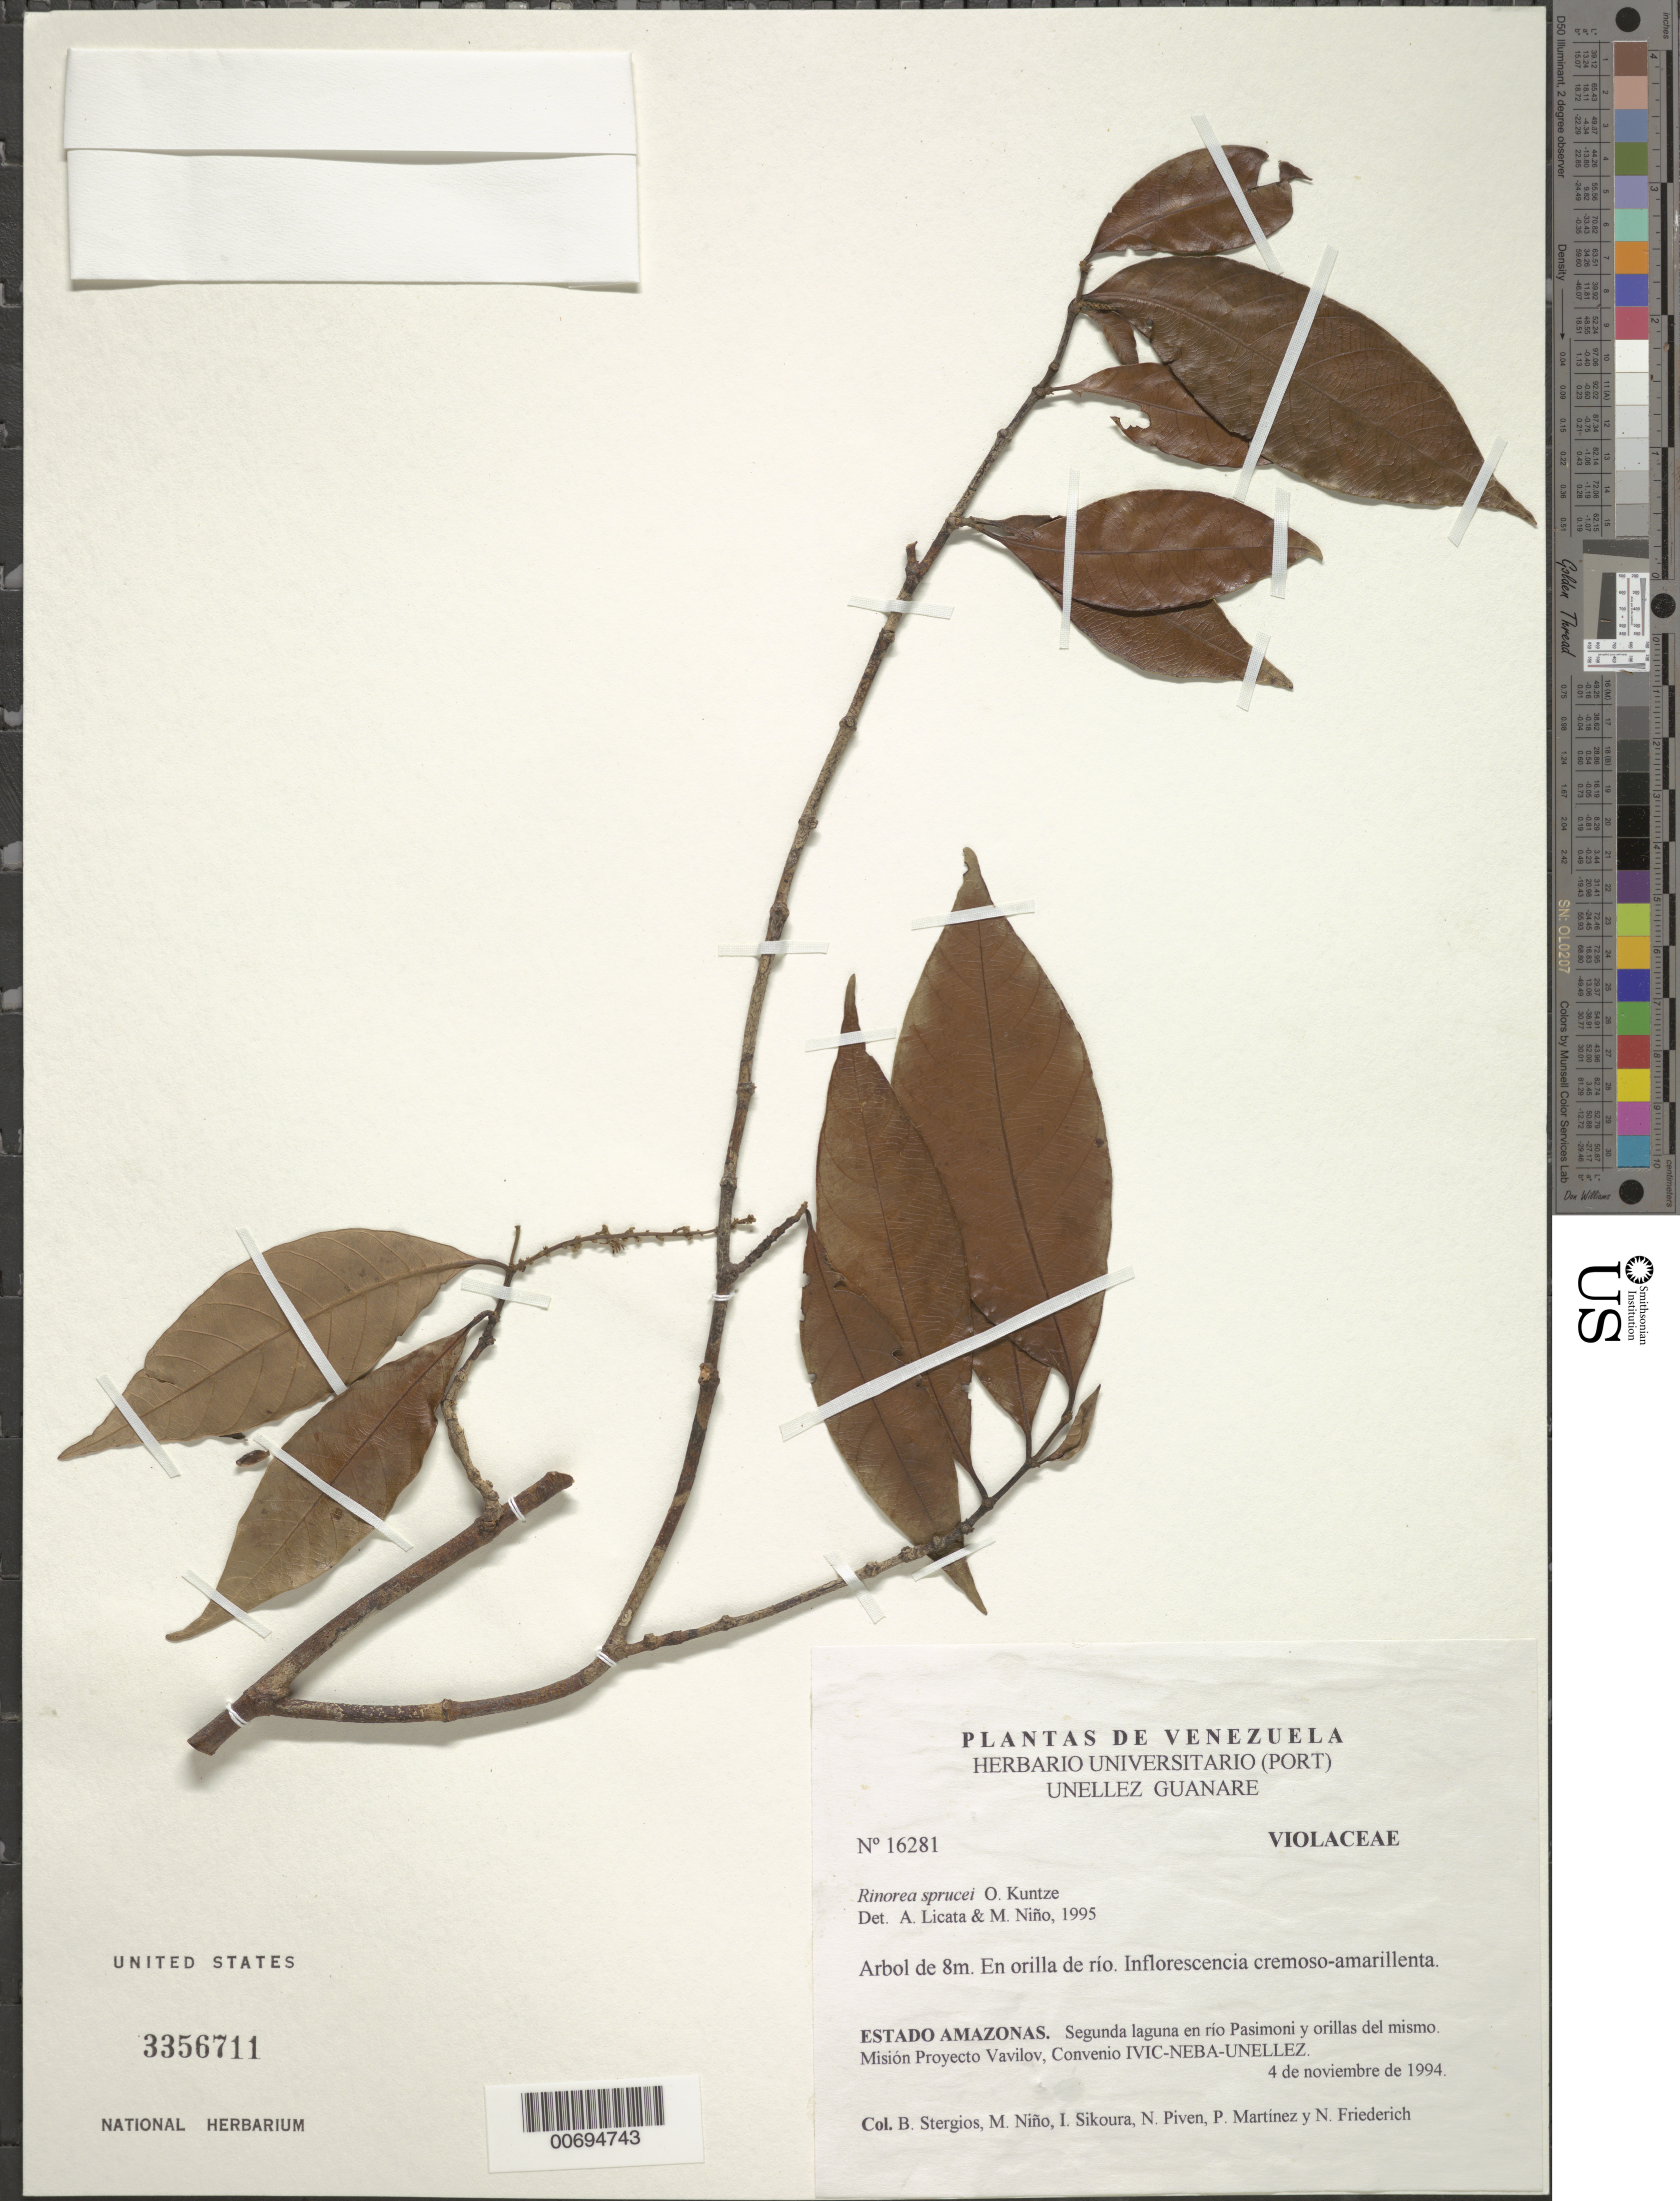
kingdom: Plantae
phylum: Tracheophyta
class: Magnoliopsida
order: Malpighiales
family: Violaceae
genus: Rinorea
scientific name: Rinorea sprucei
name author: (Eichler) Kuntze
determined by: Licata, A.; Niño, S. M.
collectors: B. G. Stergios, S. M. Niño, I. Sikoura, N. Piven, P. Martinez & N. Friederich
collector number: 16281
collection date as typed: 4-Nov-94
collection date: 1994-11-04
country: Venezuela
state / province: Amazonas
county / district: Río Negro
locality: Río Pasimoni, Misión Proyecto Vavilov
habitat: Segunda laguna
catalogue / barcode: US 3356711